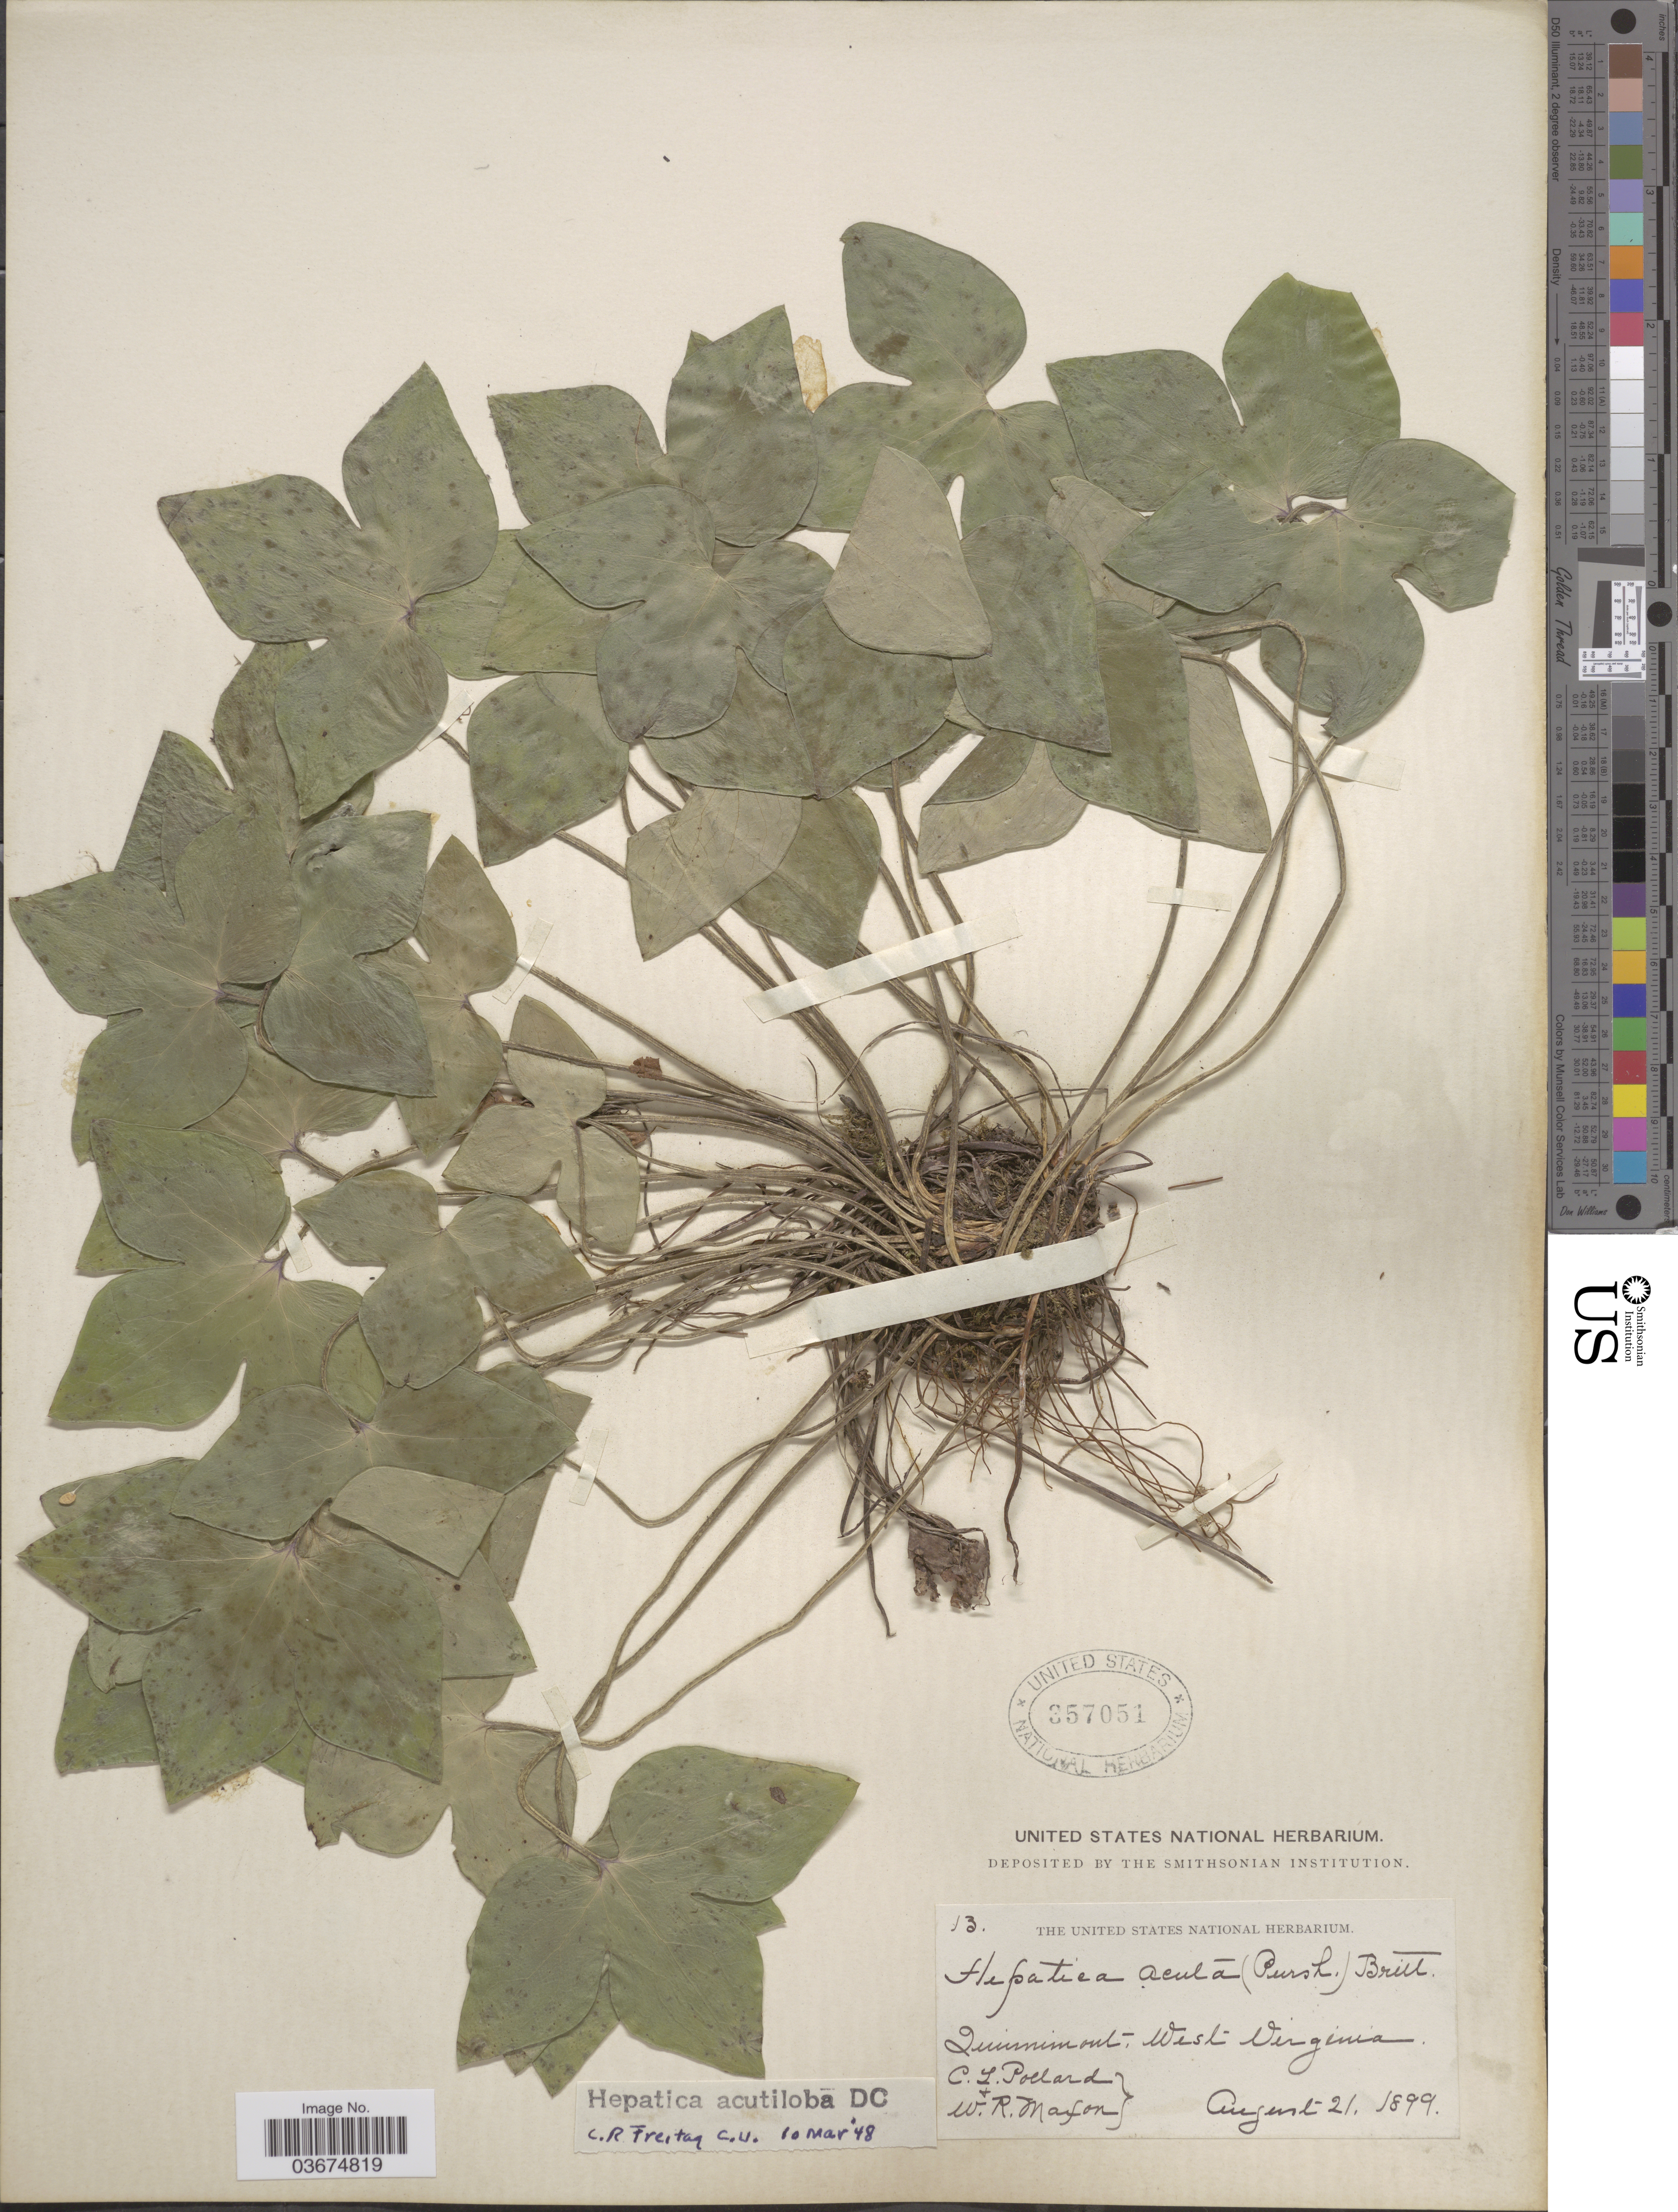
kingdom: Plantae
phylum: Tracheophyta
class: Magnoliopsida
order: Ranunculales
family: Ranunculaceae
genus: Hepatica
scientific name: Hepatica acutiloba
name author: DC.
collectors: C. L. Pollard & W. R. Maxon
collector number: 13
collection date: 1899-08-21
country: United States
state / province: West Virginia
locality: Quinnimont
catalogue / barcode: US 357051